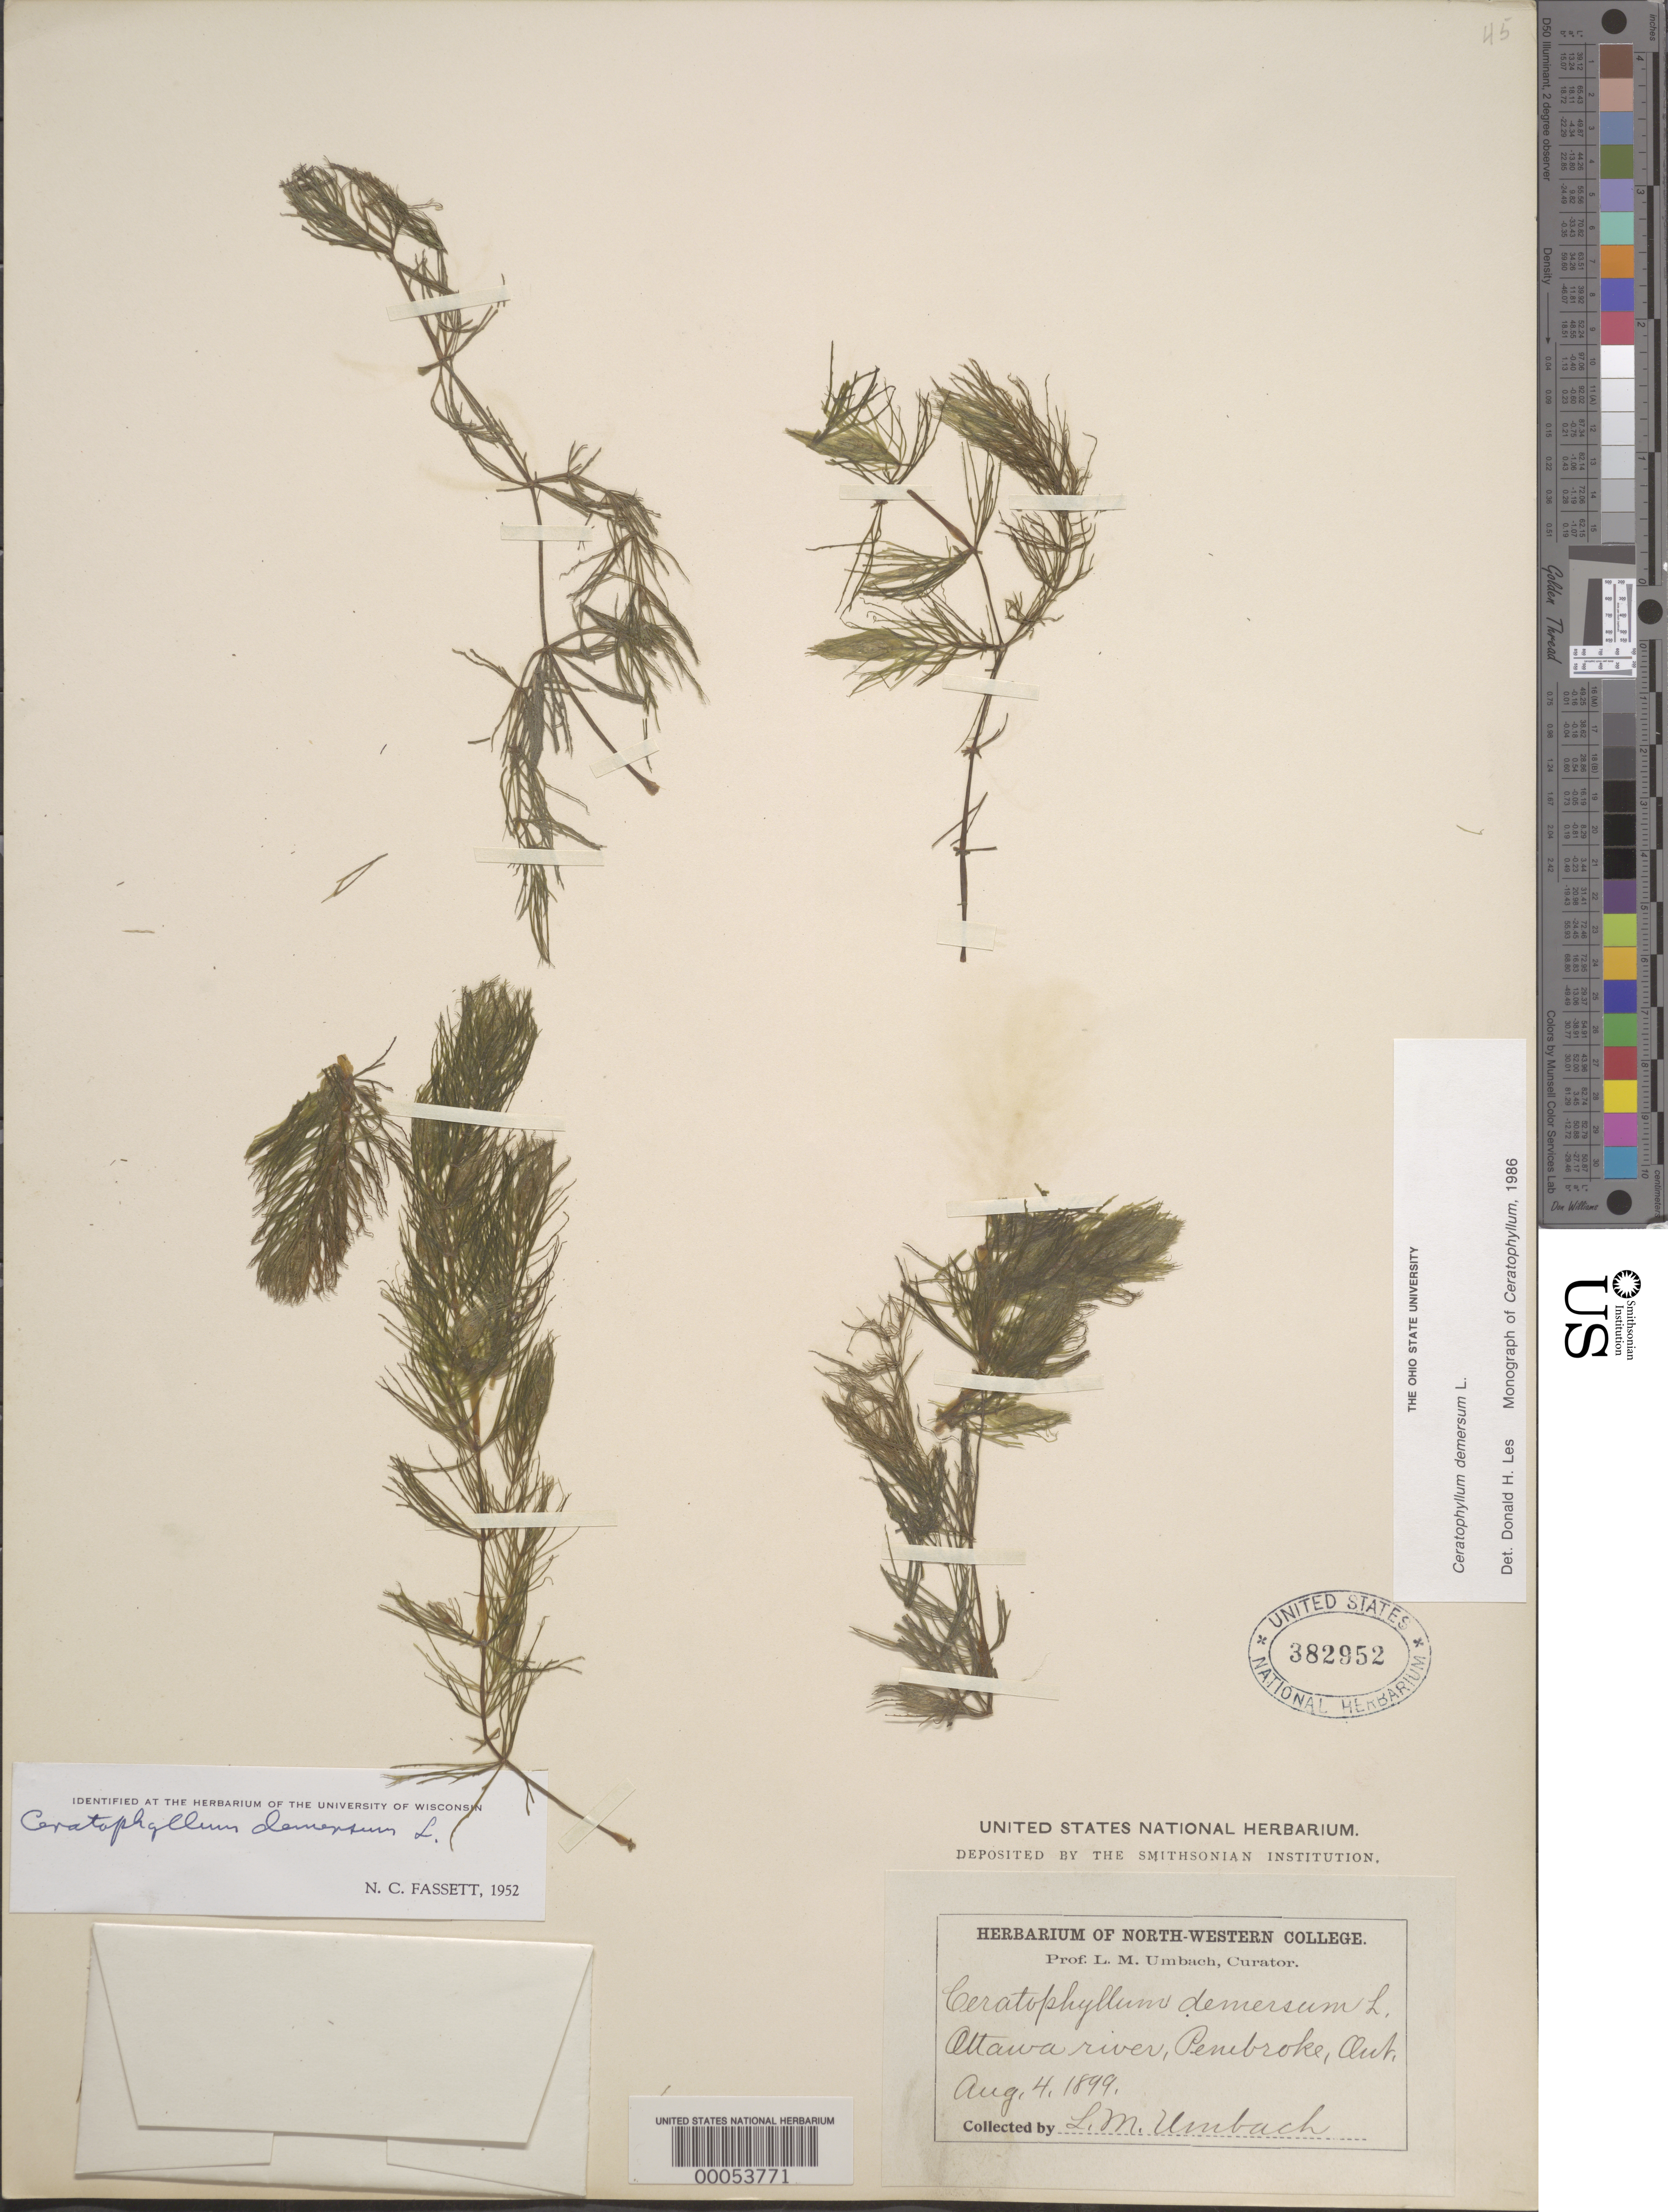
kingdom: Plantae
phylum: Tracheophyta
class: Magnoliopsida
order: Ceratophyllales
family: Ceratophyllaceae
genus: Ceratophyllum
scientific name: Ceratophyllum demersum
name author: L.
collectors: L. M. Umbach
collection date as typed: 04 Aug 1899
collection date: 1899-08-04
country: Canada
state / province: Ontario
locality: Ottawa river, Pembroke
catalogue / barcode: US 382952